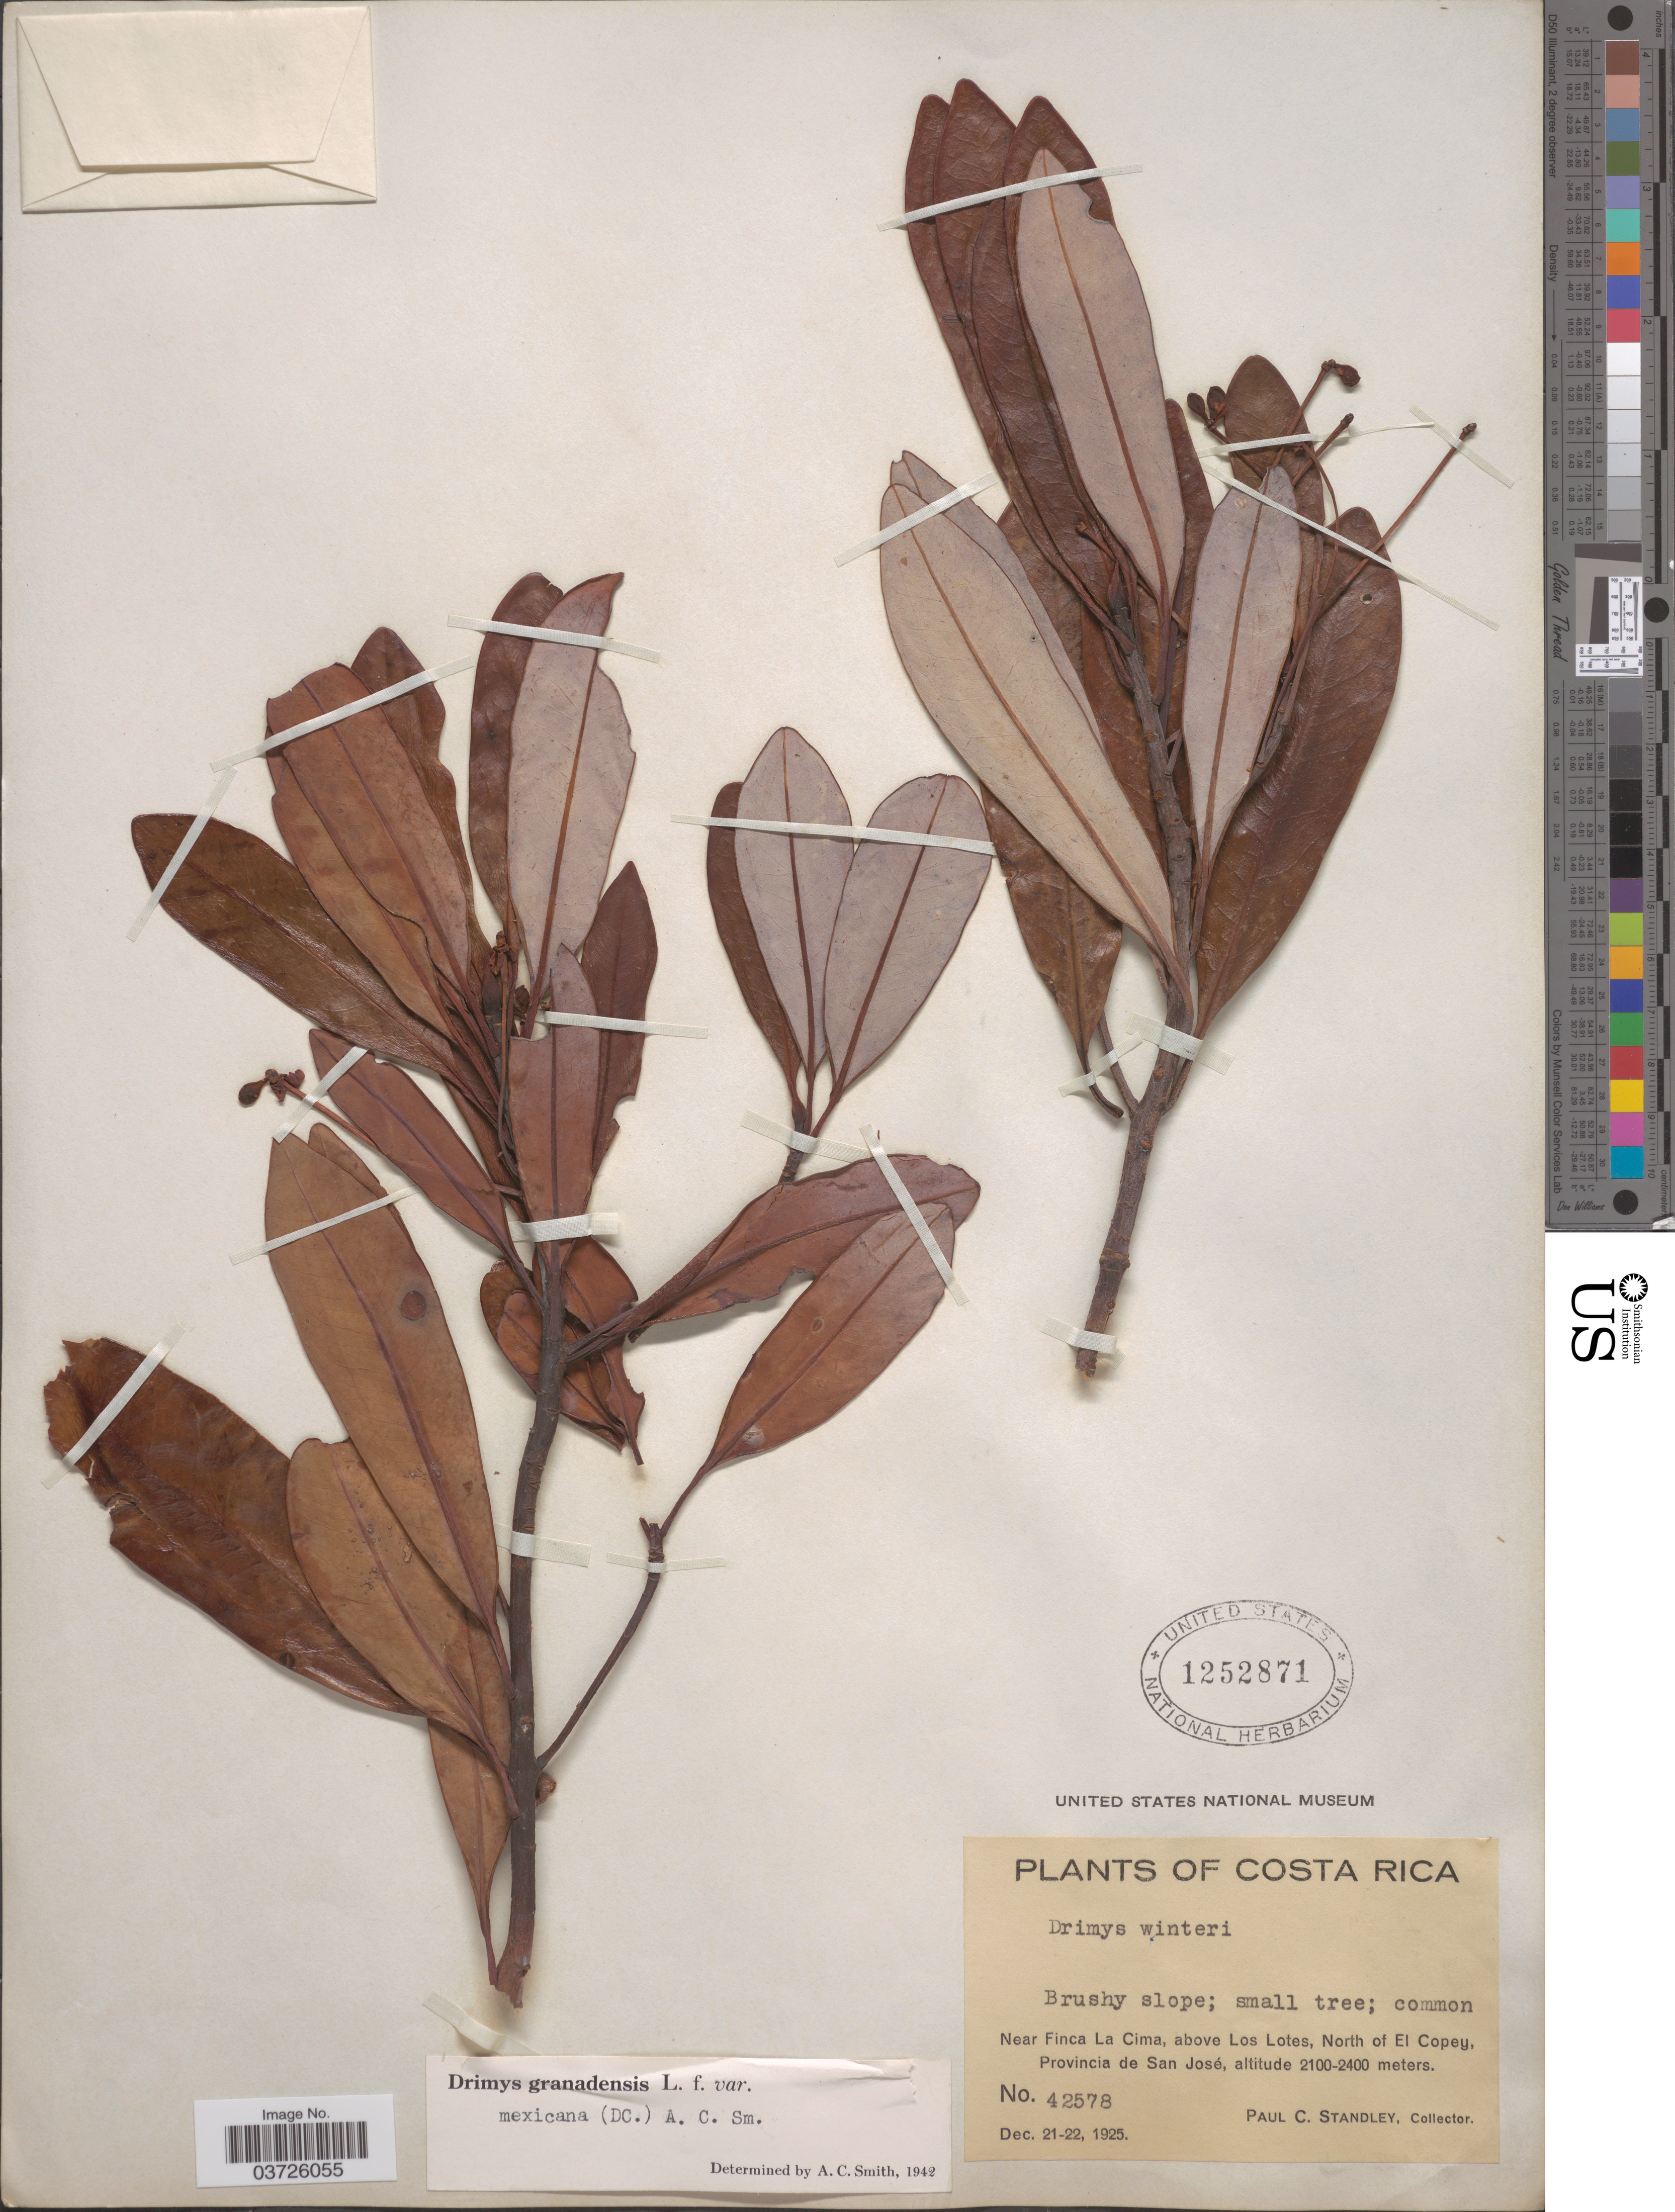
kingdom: Plantae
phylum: Tracheophyta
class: Magnoliopsida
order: Canellales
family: Winteraceae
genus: Drimys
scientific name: Drimys granadensis var. mexicana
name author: L. f.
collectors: P. C. Standley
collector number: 42578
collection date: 1925-12-21/1925-12-22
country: Costa Rica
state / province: San José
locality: Near Finca La Cima, above Los Lotes, North of El Copey.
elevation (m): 2100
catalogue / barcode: US 1252871